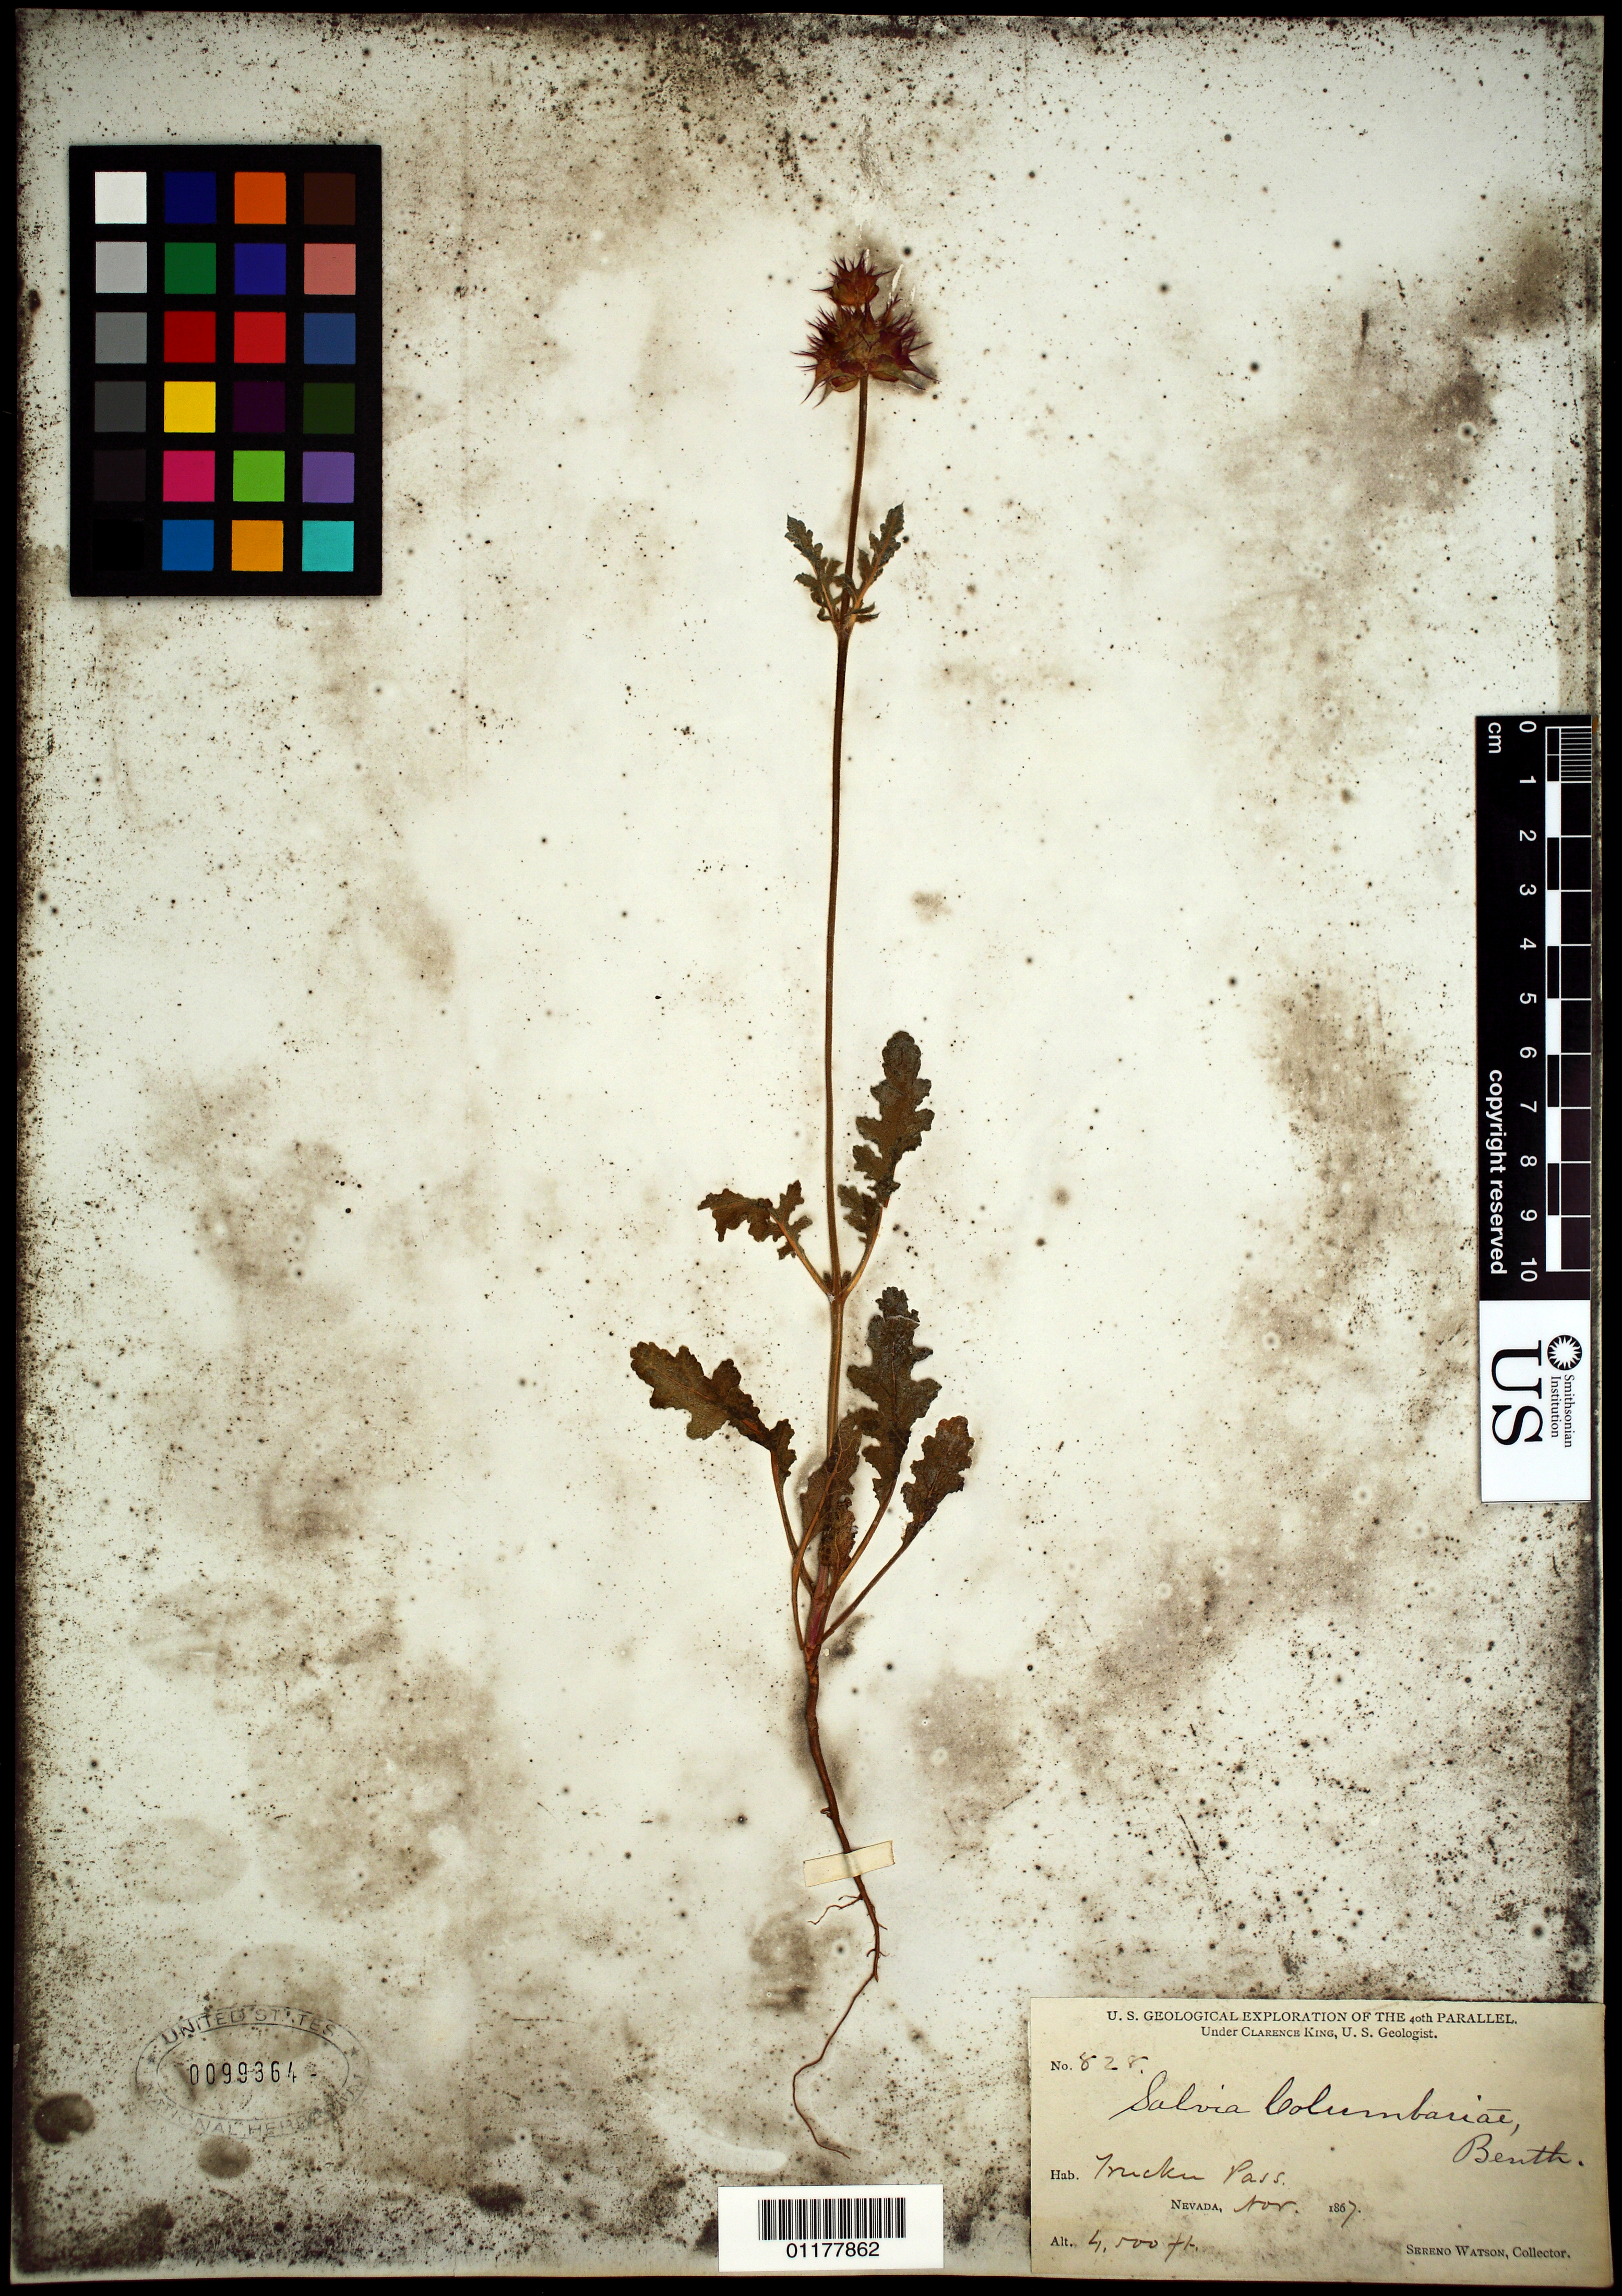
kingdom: Plantae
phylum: Tracheophyta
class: Magnoliopsida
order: Lamiales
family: Lamiaceae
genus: Salvia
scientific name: Salvia columbariae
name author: Benth.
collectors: S. Watson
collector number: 828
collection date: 1867-11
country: United States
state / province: Nevada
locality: Truckee Pass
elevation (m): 1372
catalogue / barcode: US 99364